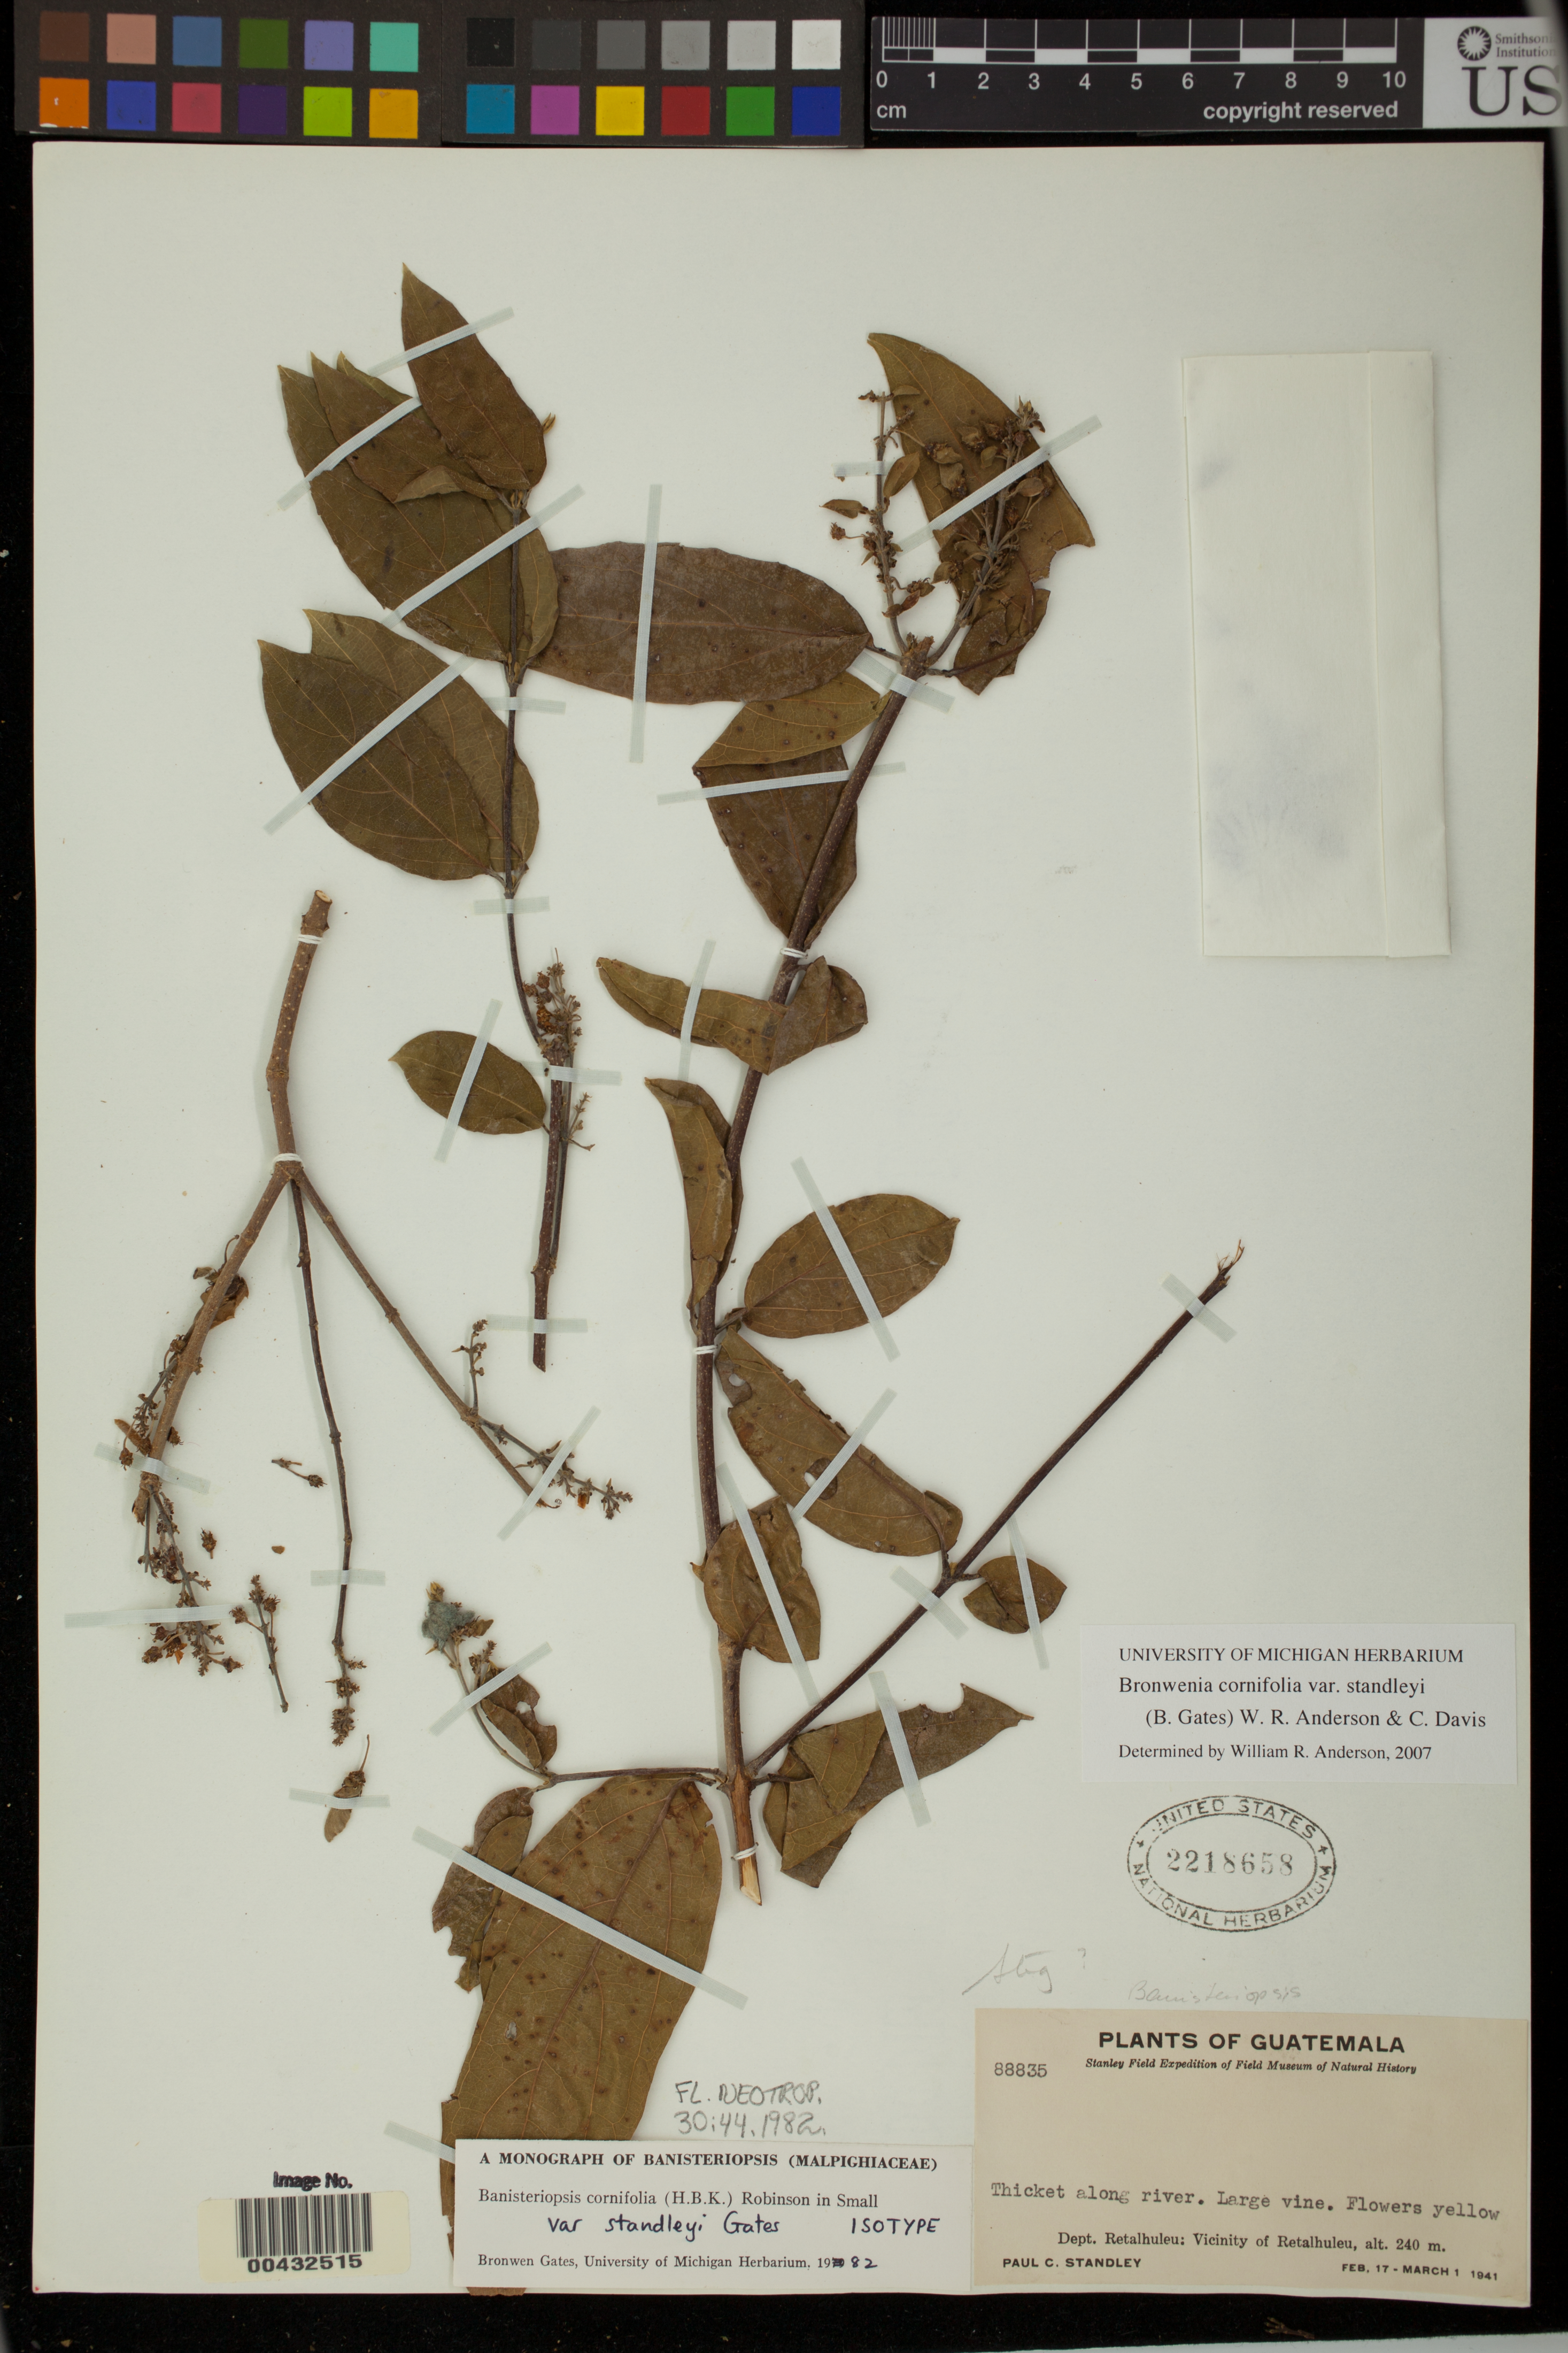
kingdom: Plantae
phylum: Tracheophyta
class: Magnoliopsida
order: Malpighiales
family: Malpighiaceae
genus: Banisteriopsis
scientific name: Banisteriopsis cornifolia var. standleyi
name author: B. Gates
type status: Isotype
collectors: P. C. Standley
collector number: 88835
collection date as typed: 17 Feb 1941 to 01 Mar 1941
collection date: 1941-02-17/1941-03-01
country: Guatemala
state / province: Retalhuleu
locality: Vicinity of Retalhuleu.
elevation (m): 240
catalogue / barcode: US 2218658